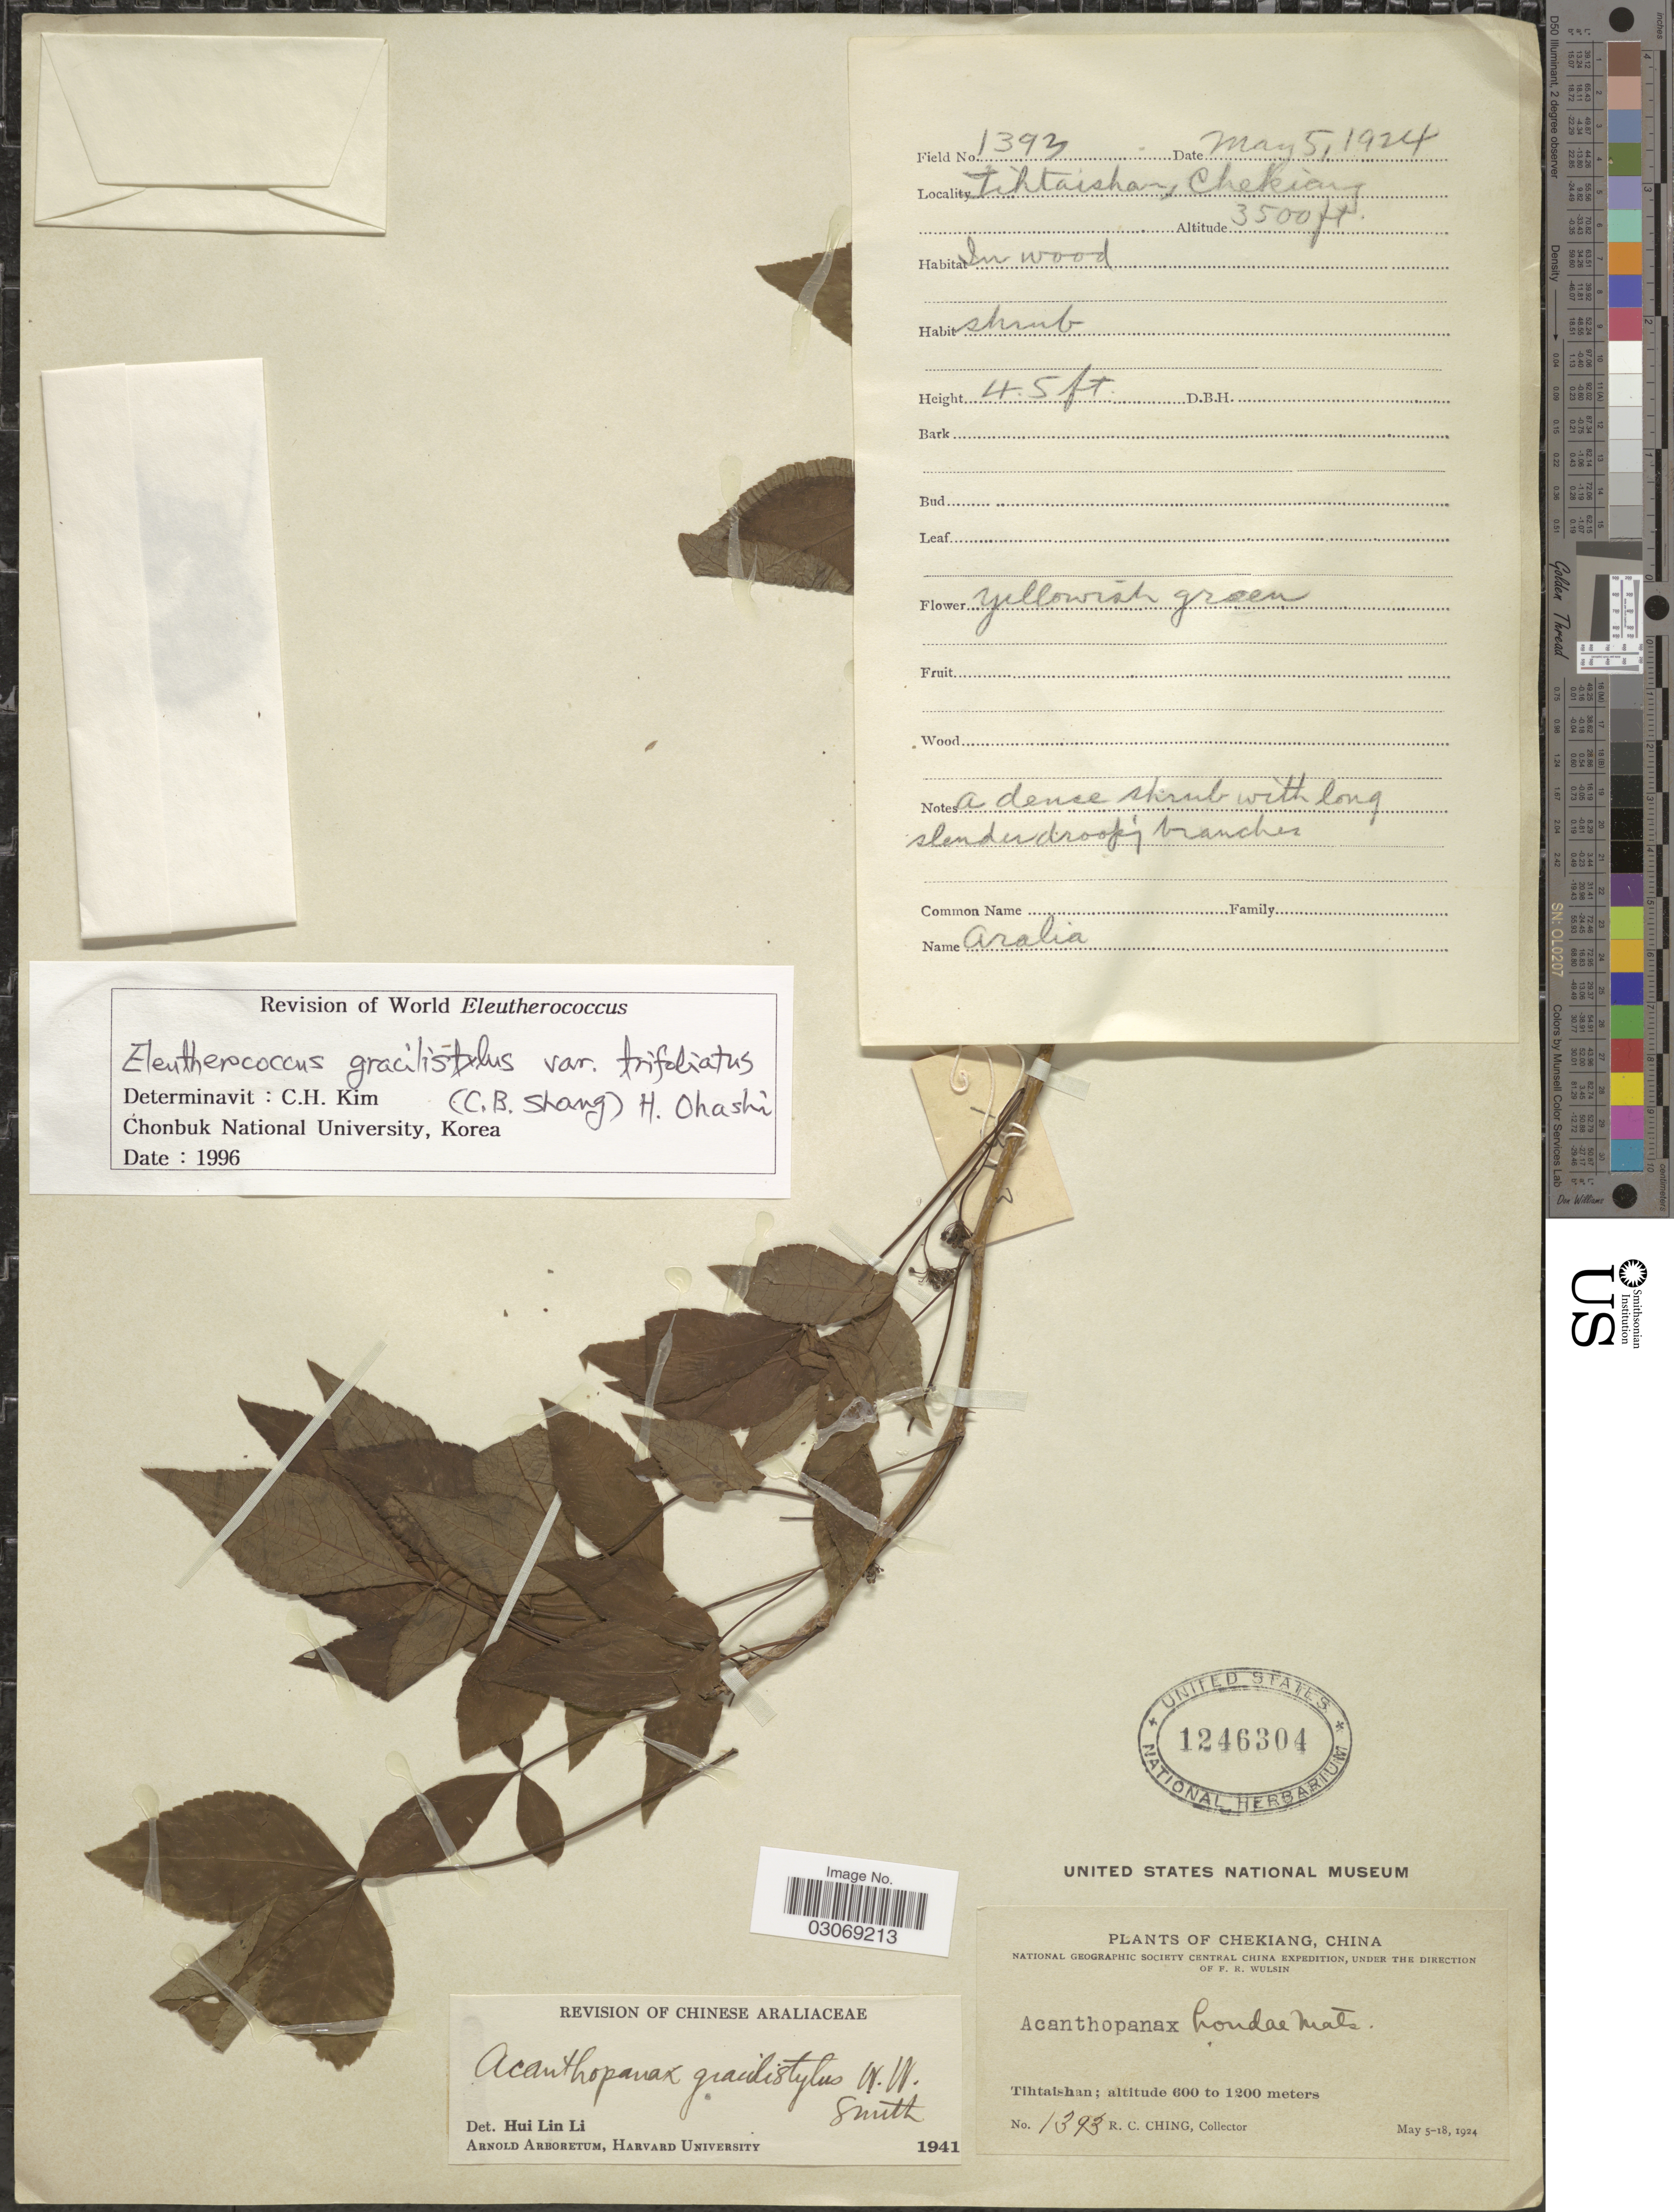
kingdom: Plantae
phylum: Tracheophyta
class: Magnoliopsida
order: Apiales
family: Araliaceae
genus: Eleutherococcus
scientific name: Eleutherococcus gracilistylus var. trifoliolatus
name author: (C.B. Shang) H. Ohashi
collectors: R. C. Ching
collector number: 1393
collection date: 1924-05-05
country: China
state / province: Zhejiang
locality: Chekiang. Tihtaishan.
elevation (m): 1067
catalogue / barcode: US 1246304